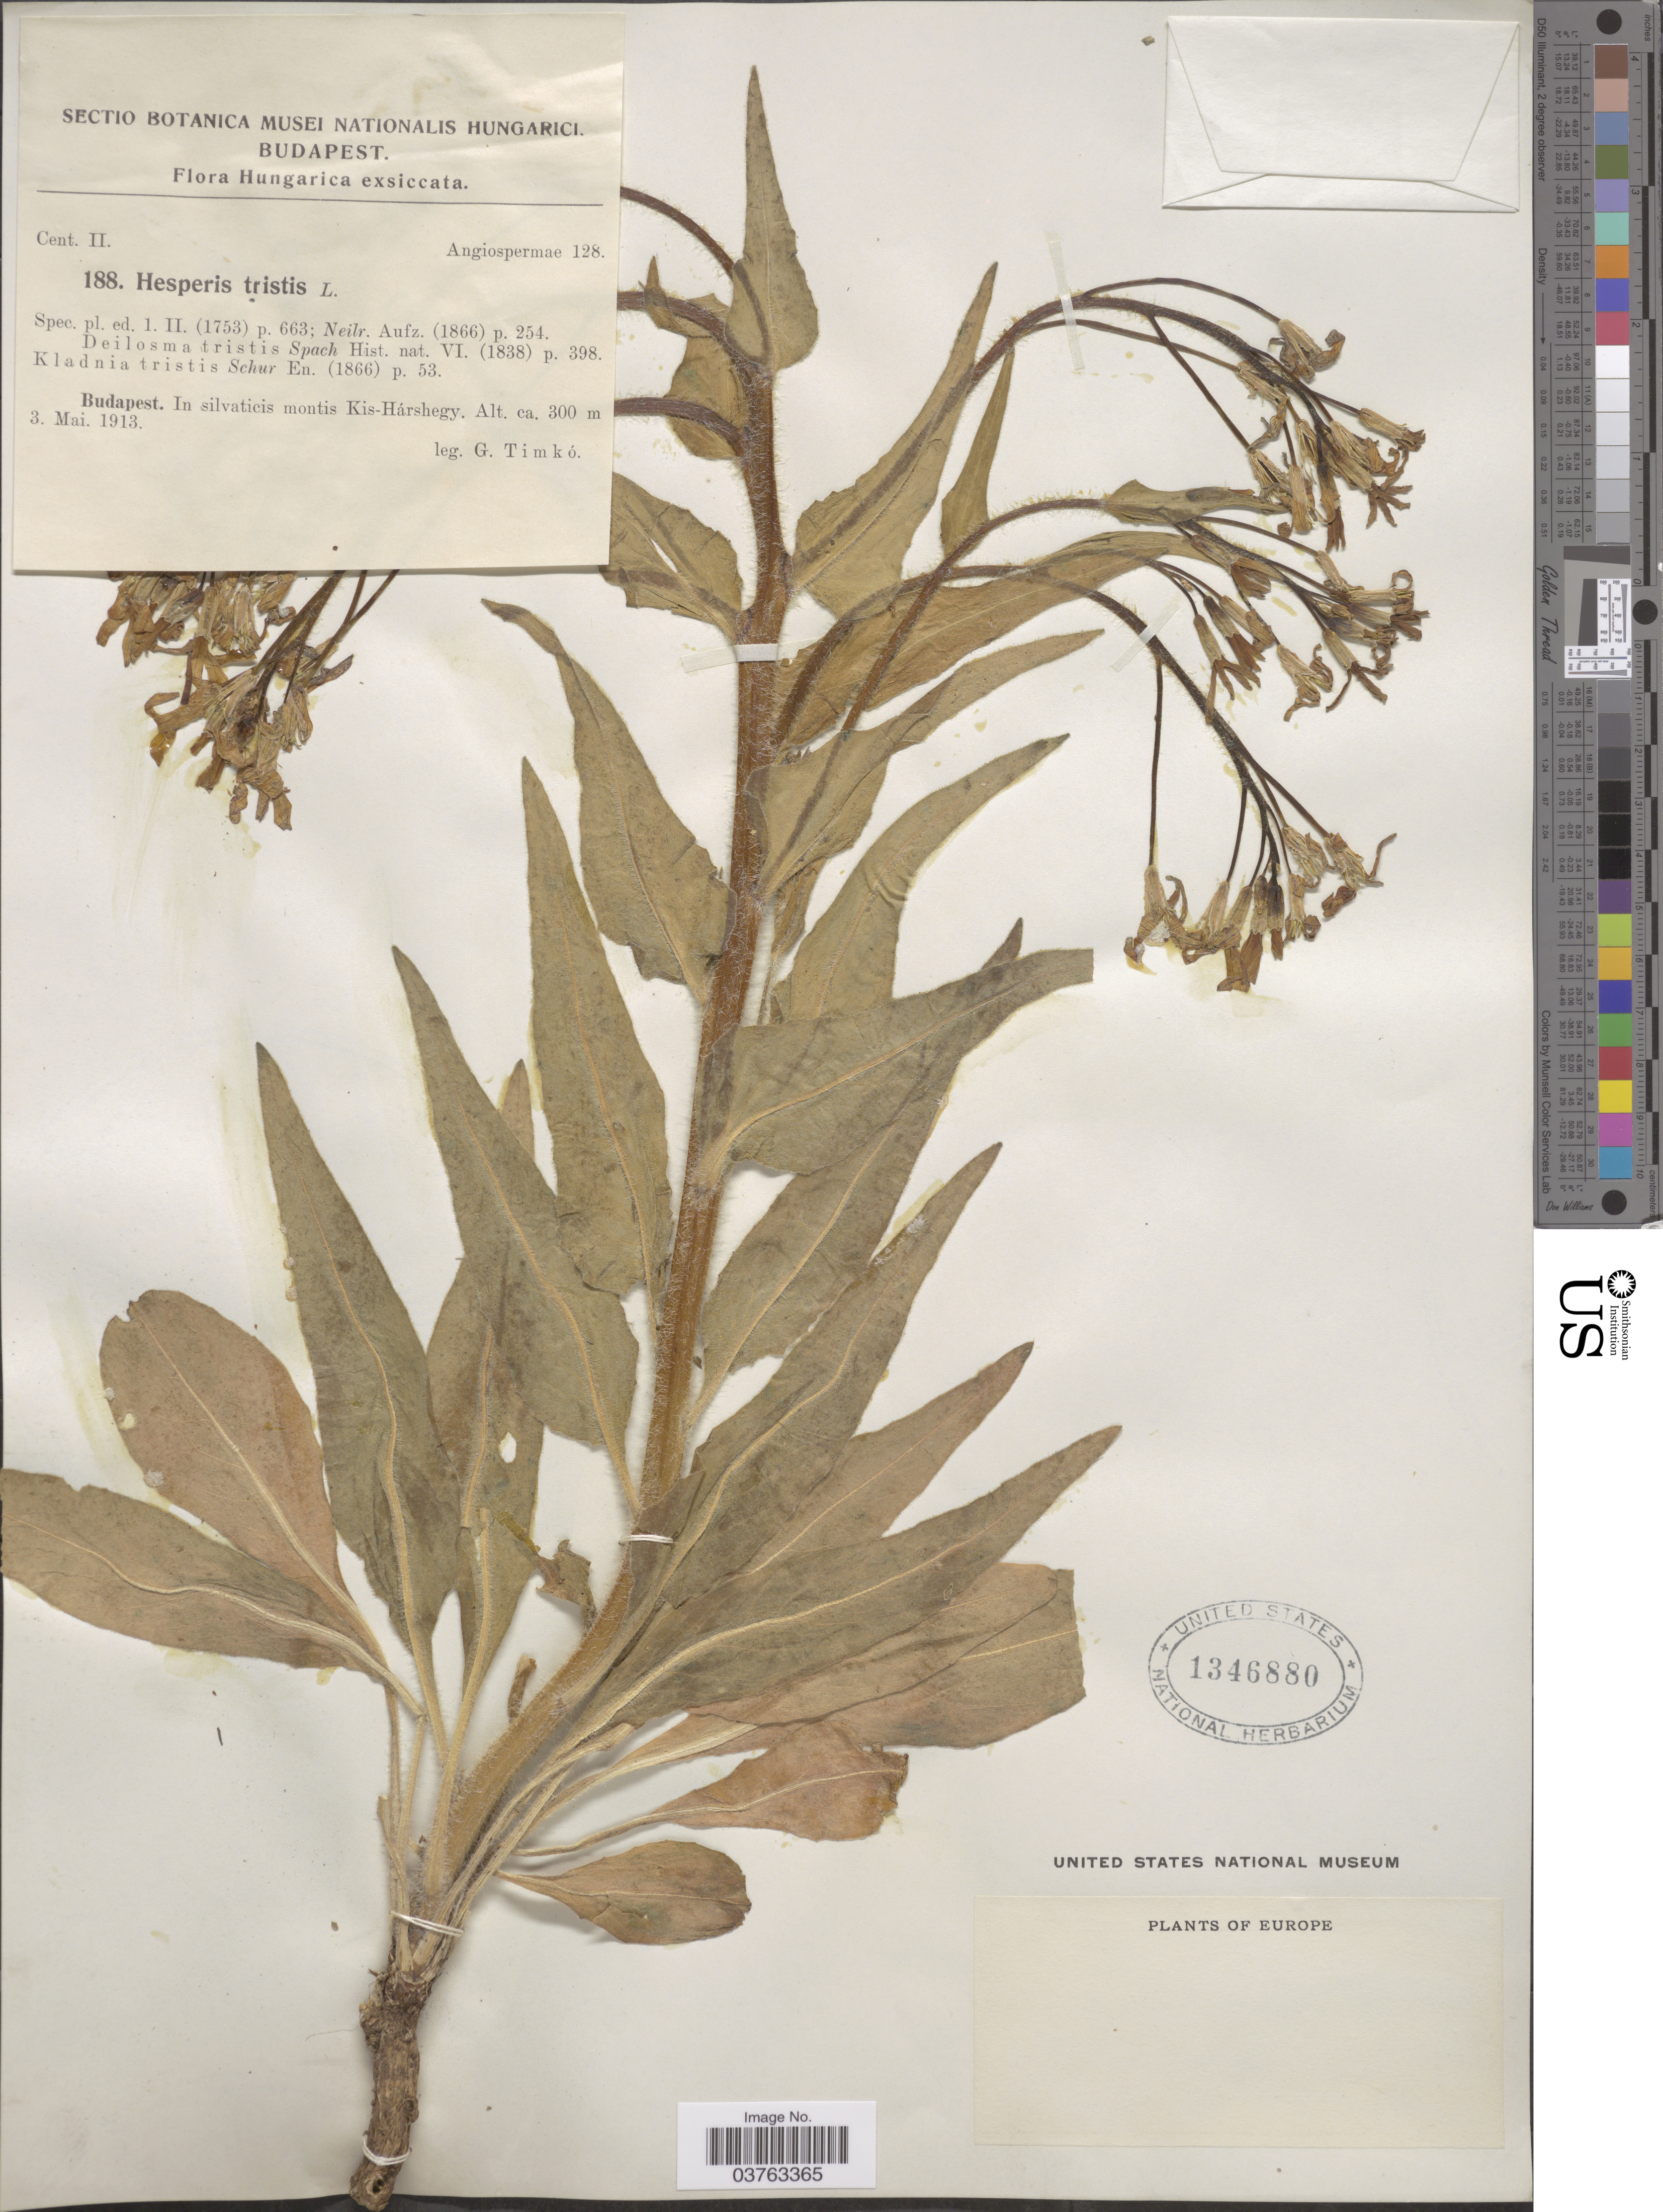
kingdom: Plantae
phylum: Tracheophyta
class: Magnoliopsida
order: Brassicales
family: Brassicaceae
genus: Hesperis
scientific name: Hesperis tristis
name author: L.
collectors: G. Timko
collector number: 188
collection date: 1913-05-03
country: Hungary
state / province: Budapest, Capital District of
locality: Hungarica. Budapest. In silvaticis montis Kis-Hárshegy.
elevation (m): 300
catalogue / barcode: US 1346880